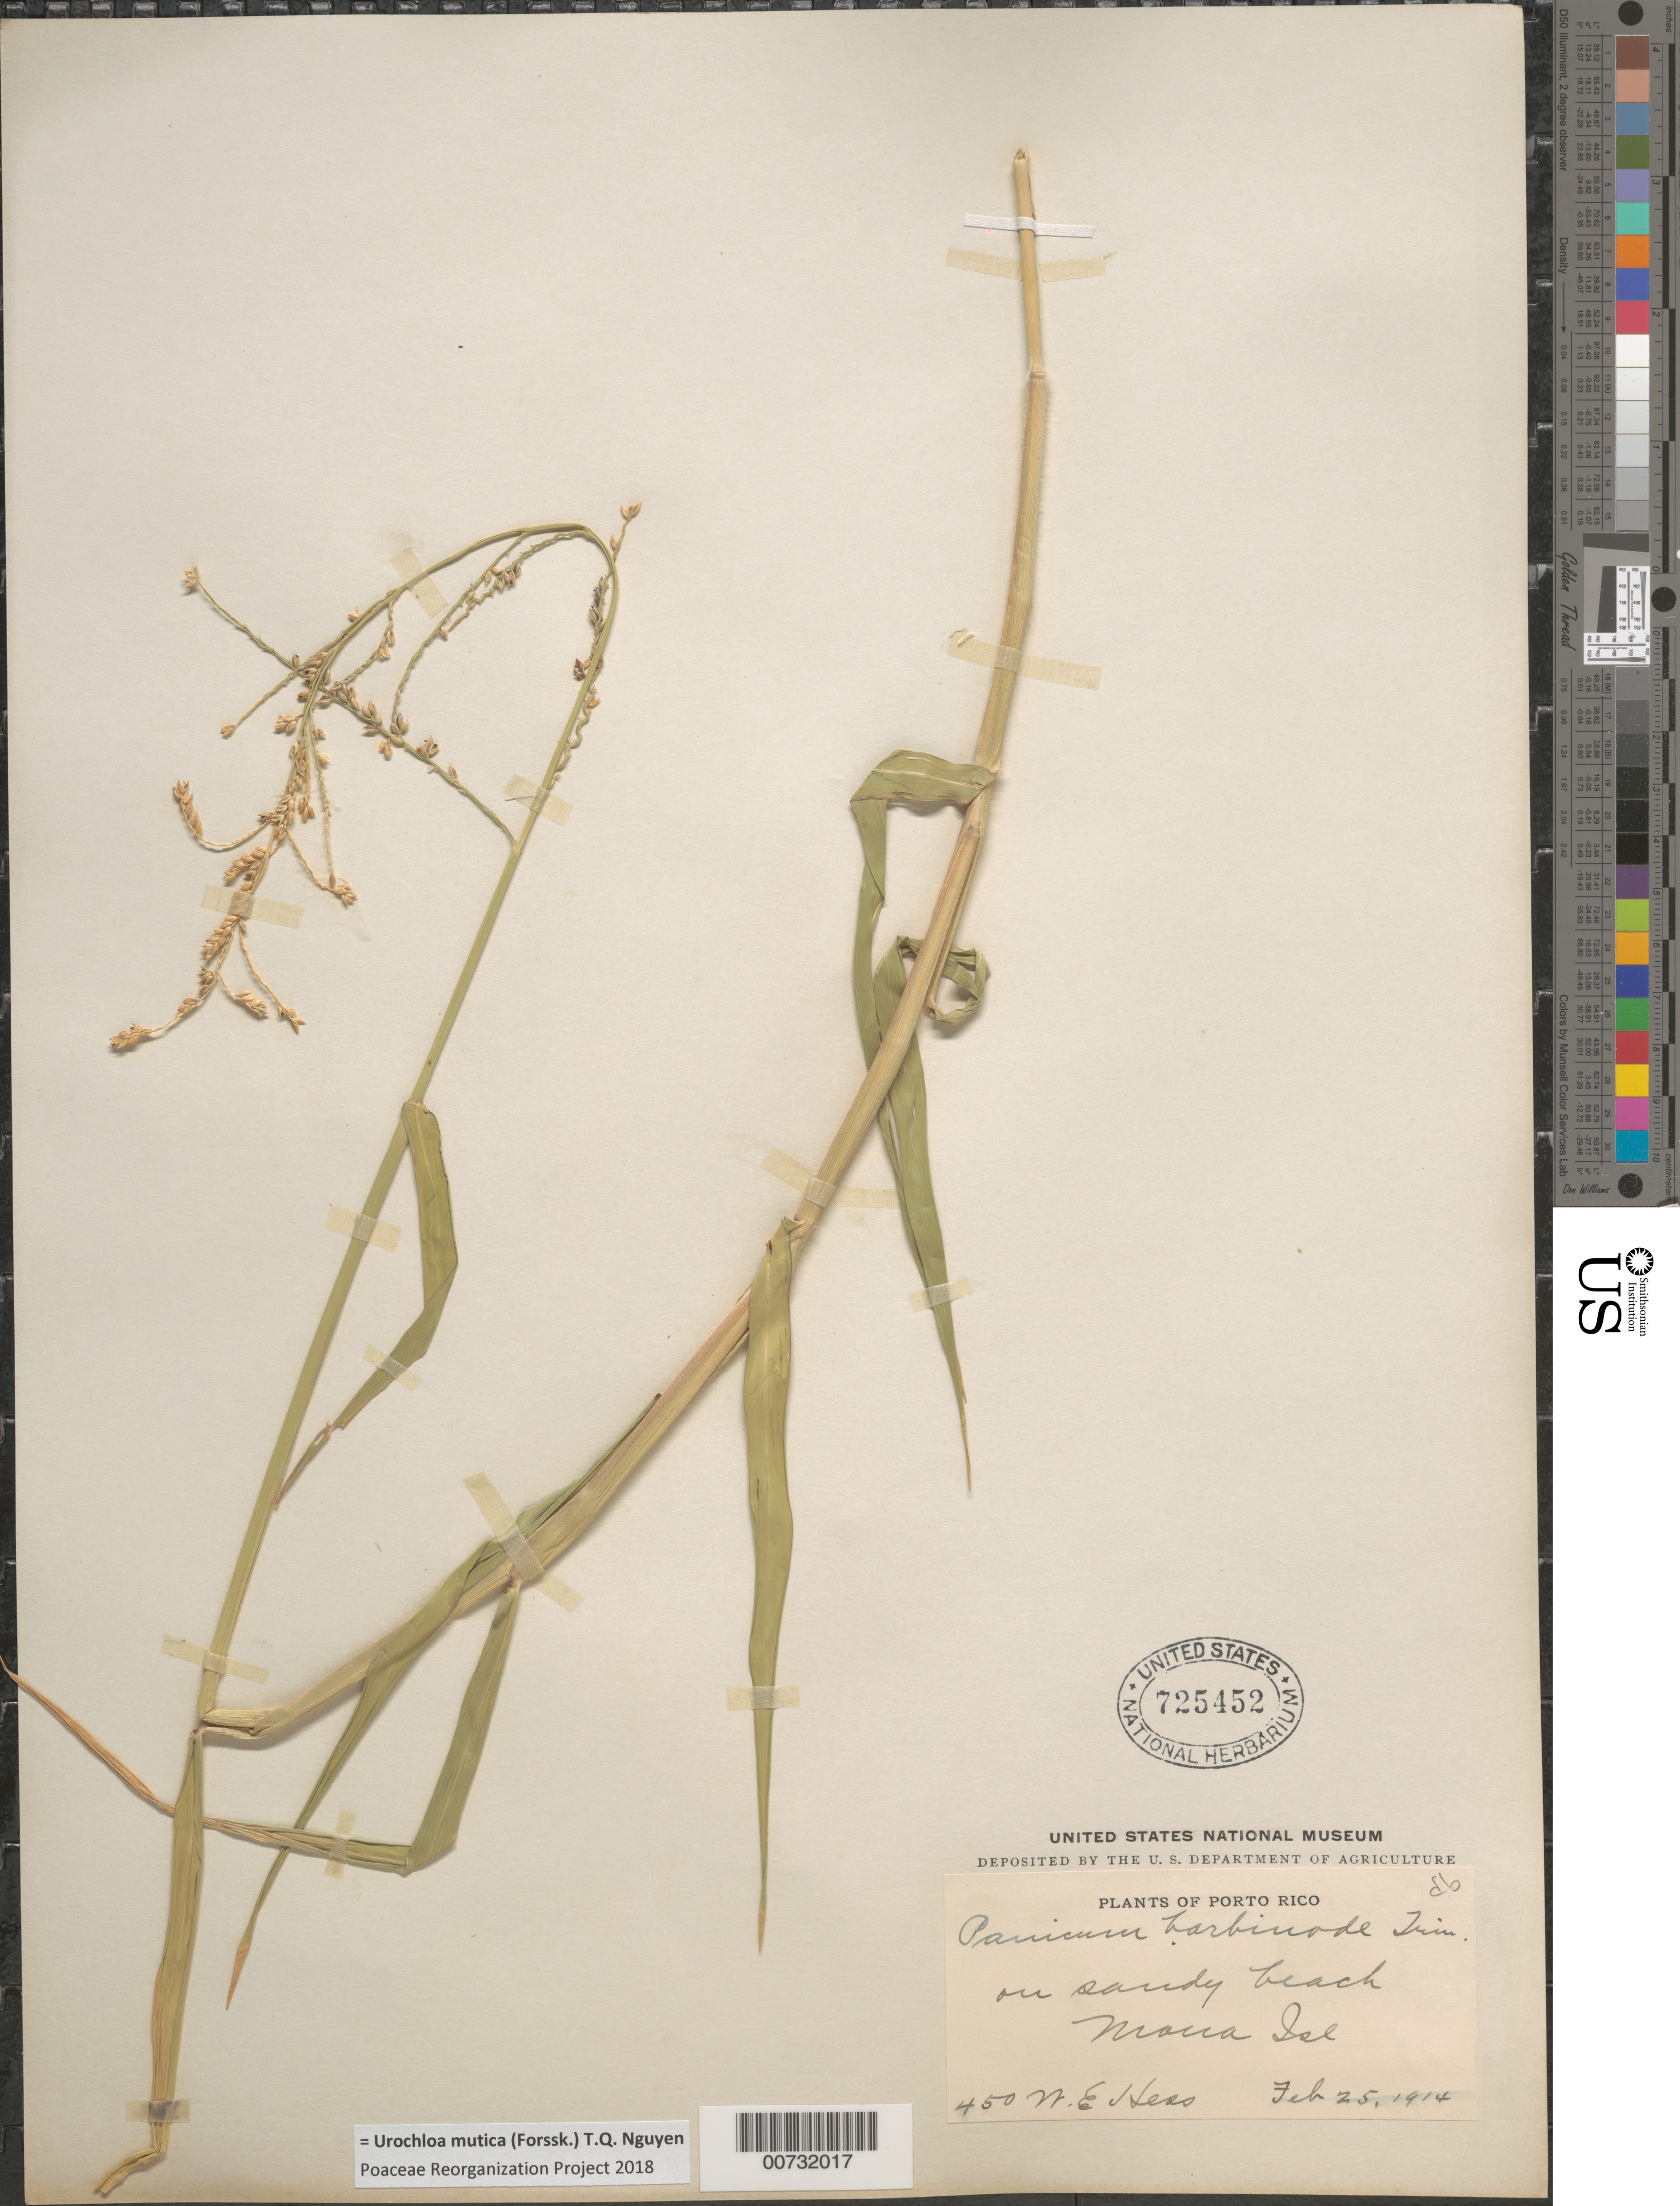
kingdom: Plantae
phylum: Tracheophyta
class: Liliopsida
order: Poales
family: Poaceae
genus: Urochloa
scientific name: Urochloa mutica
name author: (Forssk.) T.Q. Nguyen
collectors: W. Hess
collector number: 450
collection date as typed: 25 Feb 1914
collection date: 1914-02-25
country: Puerto Rico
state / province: Mayaguëz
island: Mona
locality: Mona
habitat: Sandy beach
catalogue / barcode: US 725452